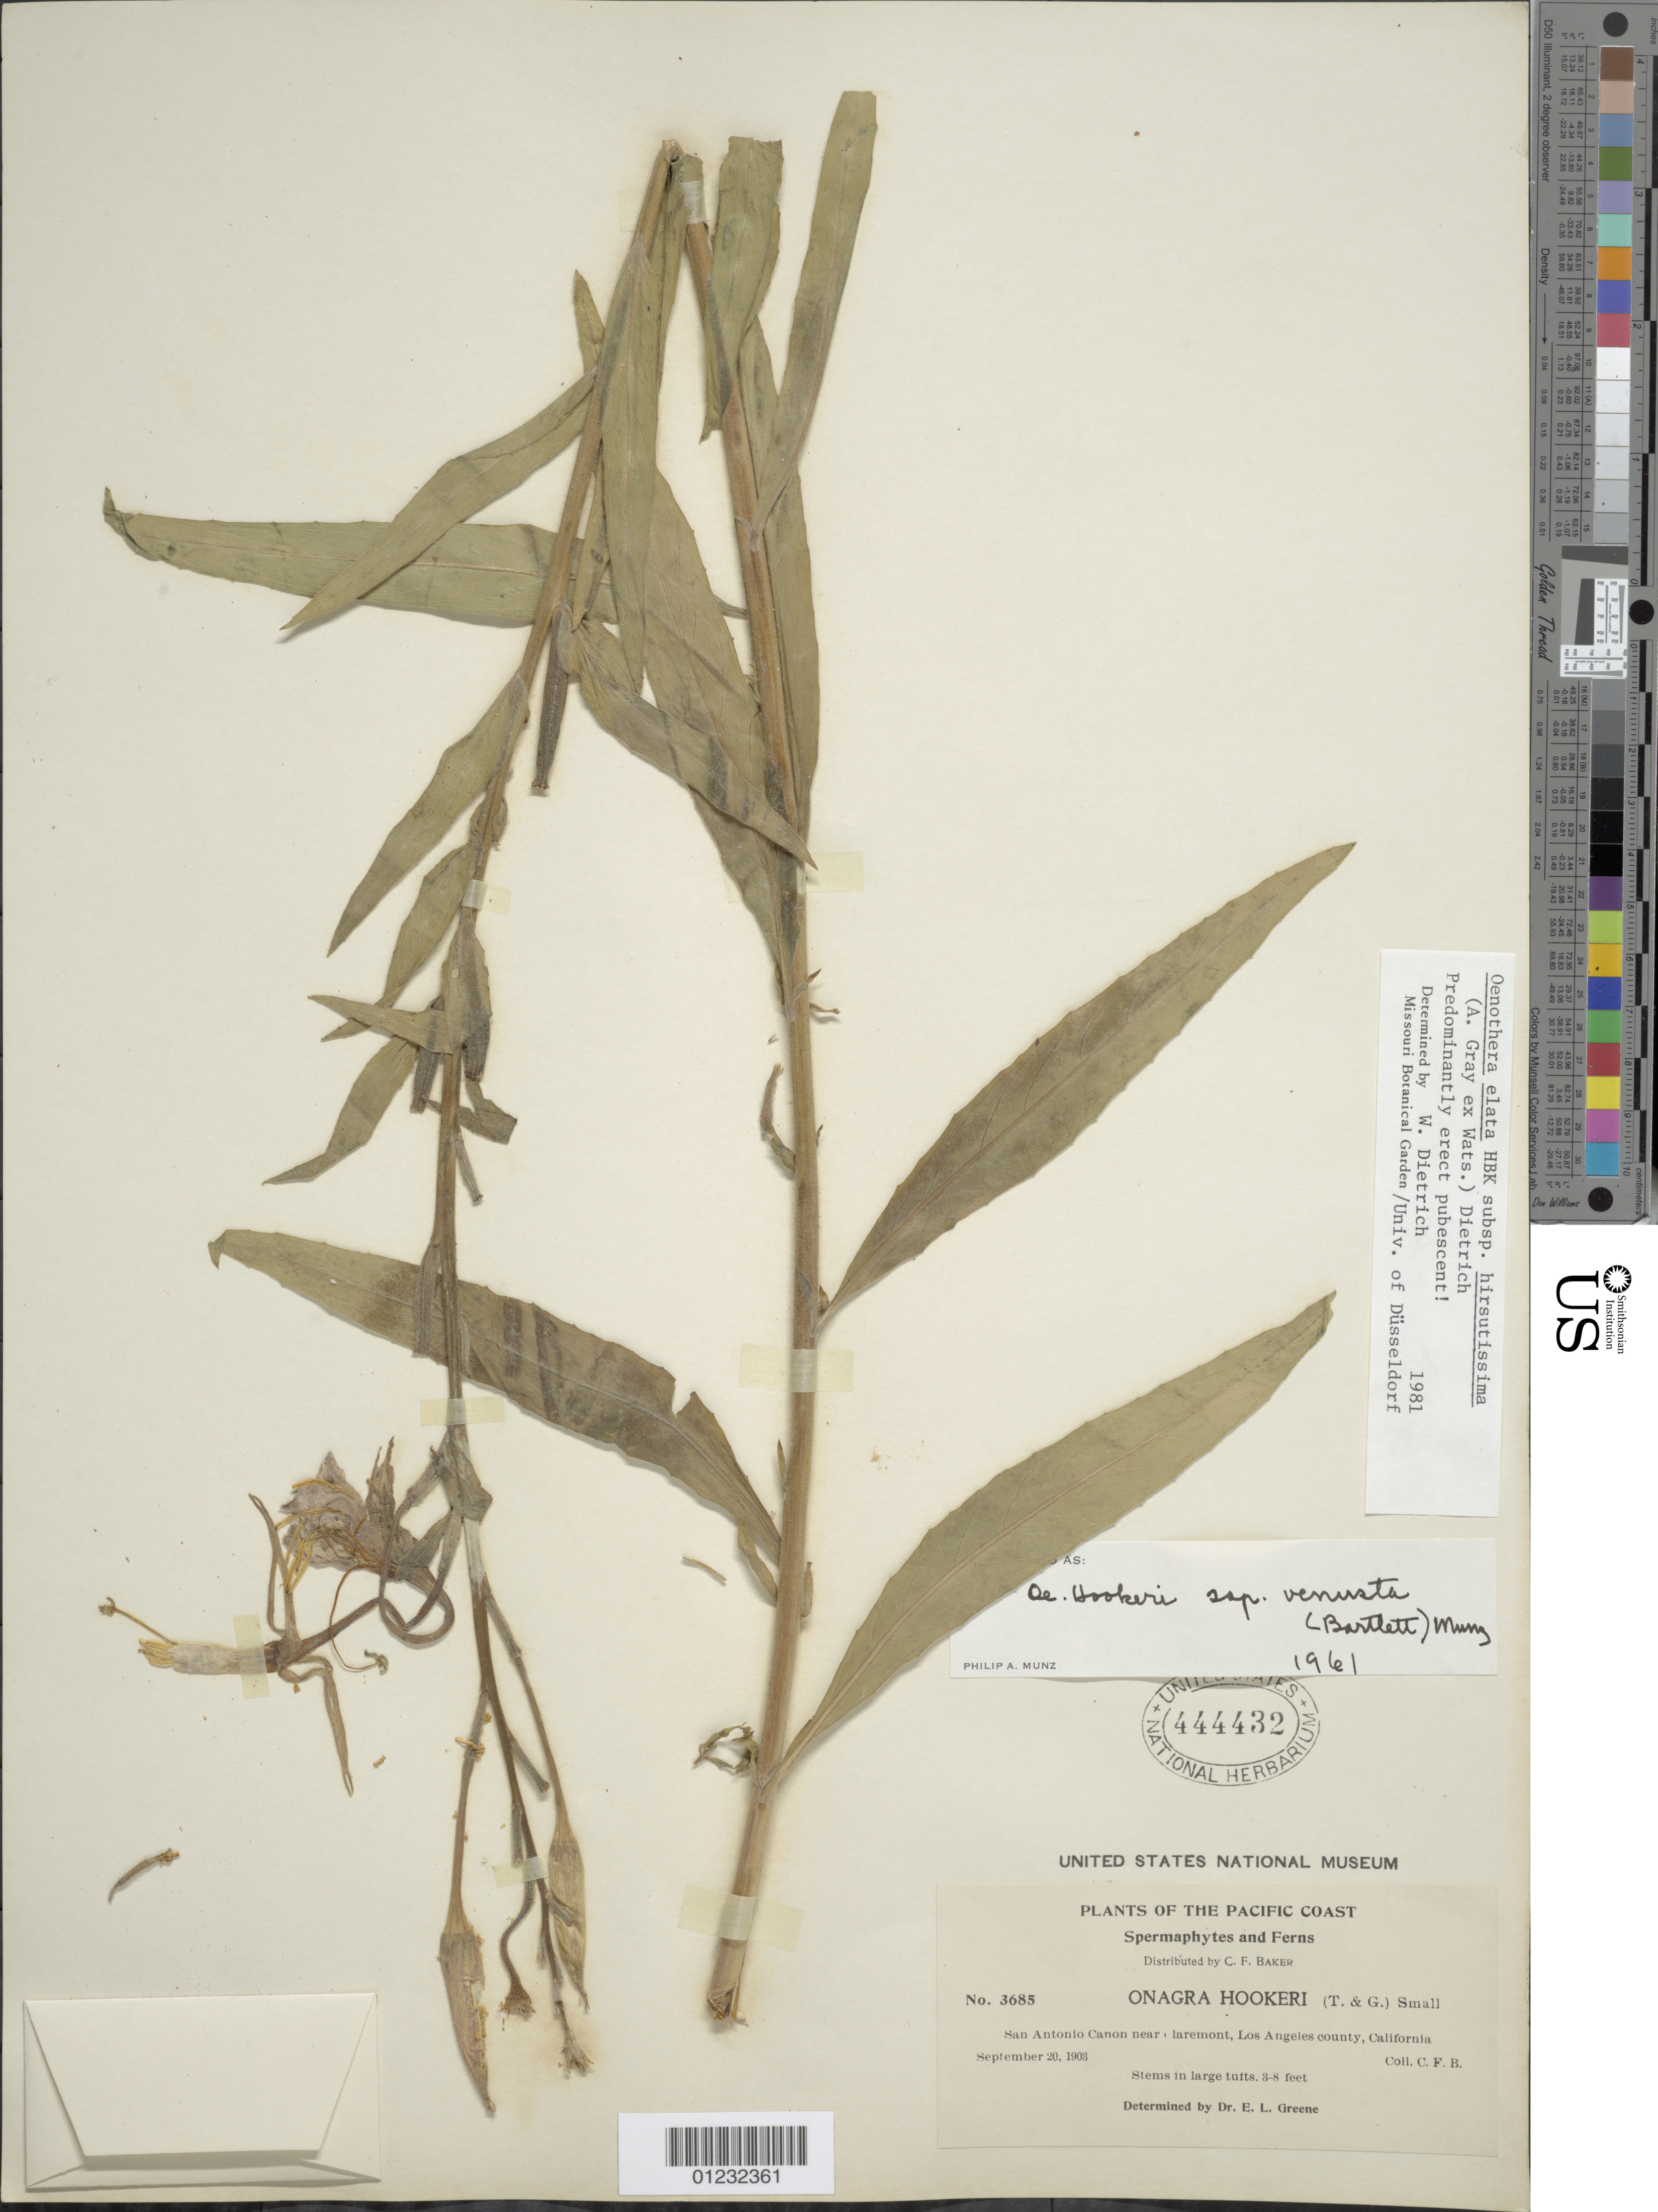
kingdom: Plantae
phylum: Tracheophyta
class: Magnoliopsida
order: Myrtales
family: Onagraceae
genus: Oenothera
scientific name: Oenothera elata subsp. hirsutissima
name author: (A. Gray ex S. Watson) W. Dietr.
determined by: Dietrich, W.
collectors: C. F. Baker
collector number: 3685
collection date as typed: September 20, 1903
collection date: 1903-09-20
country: United States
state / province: California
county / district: Los Angeles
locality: San Antonio Canon near Claremont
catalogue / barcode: US 44432